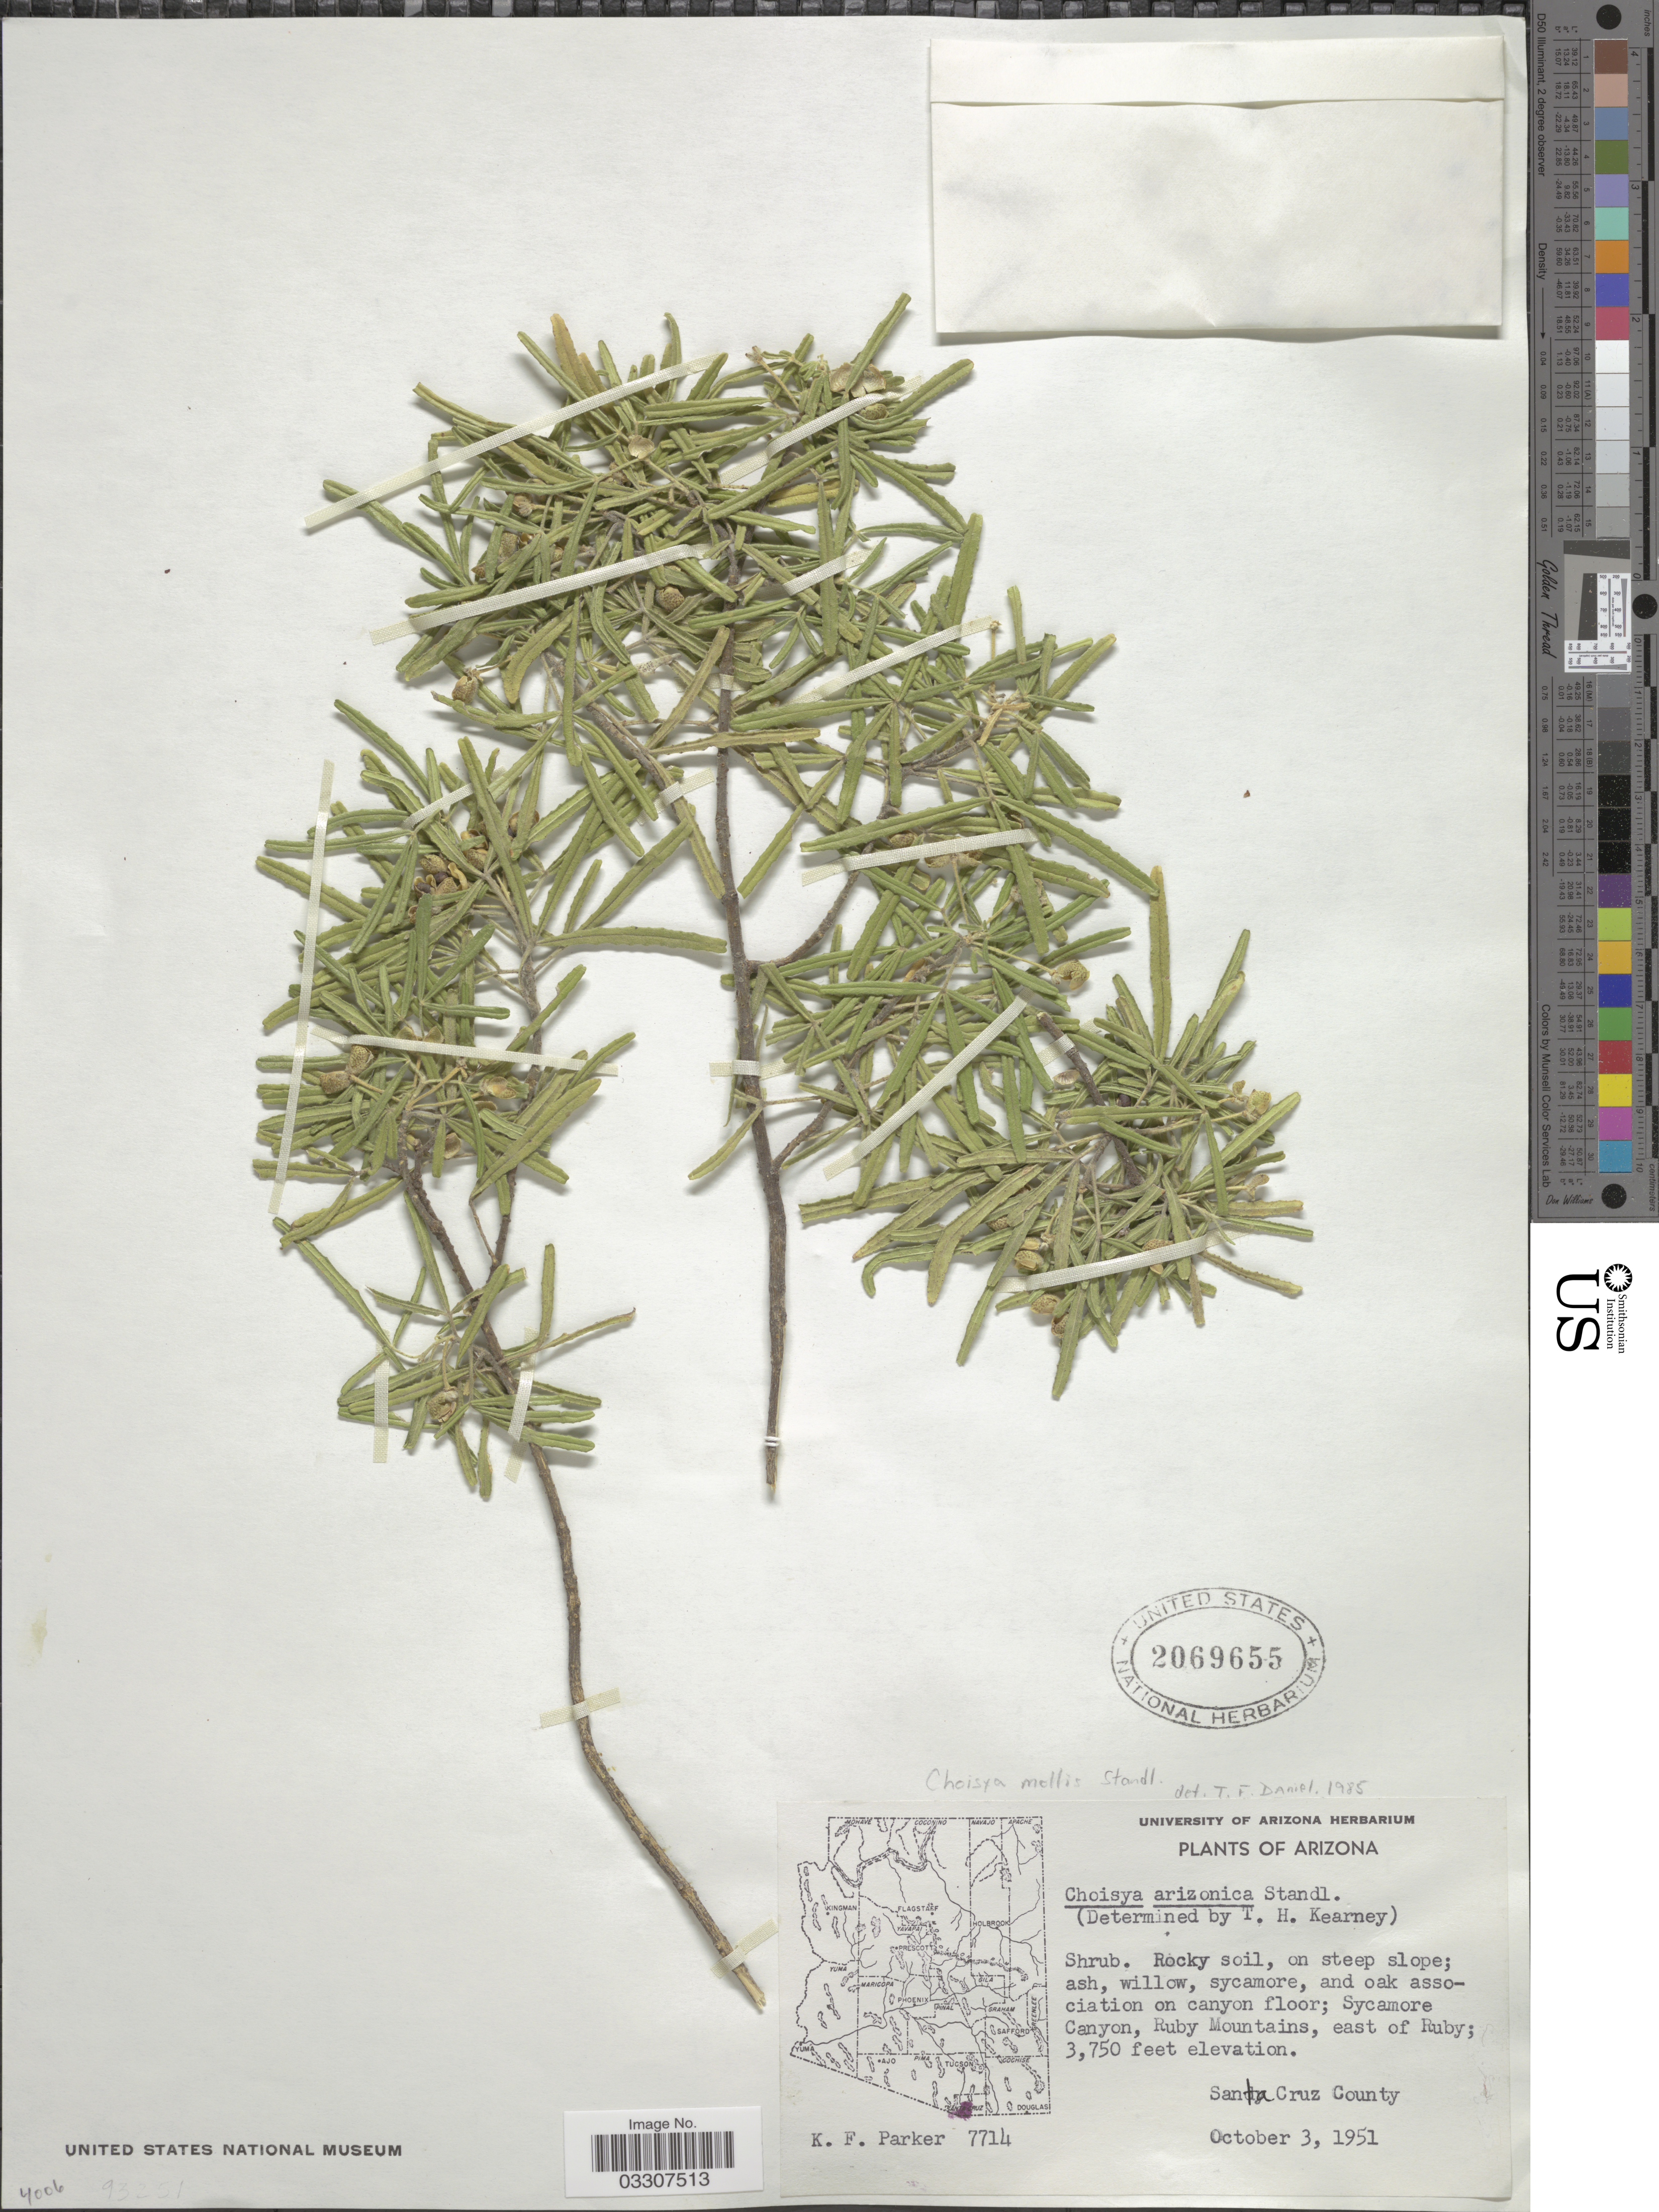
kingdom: Plantae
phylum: Tracheophyta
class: Magnoliopsida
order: Sapindales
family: Rutaceae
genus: Choisya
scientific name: Choisya arizonica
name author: Standl.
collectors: K. F. Parker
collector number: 7714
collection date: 1951-10-03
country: United States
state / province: Arizona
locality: Sycamore Canyon, Ruby Mountains, east of Ruby. Santa Cruz County.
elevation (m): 1143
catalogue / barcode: US 2069655